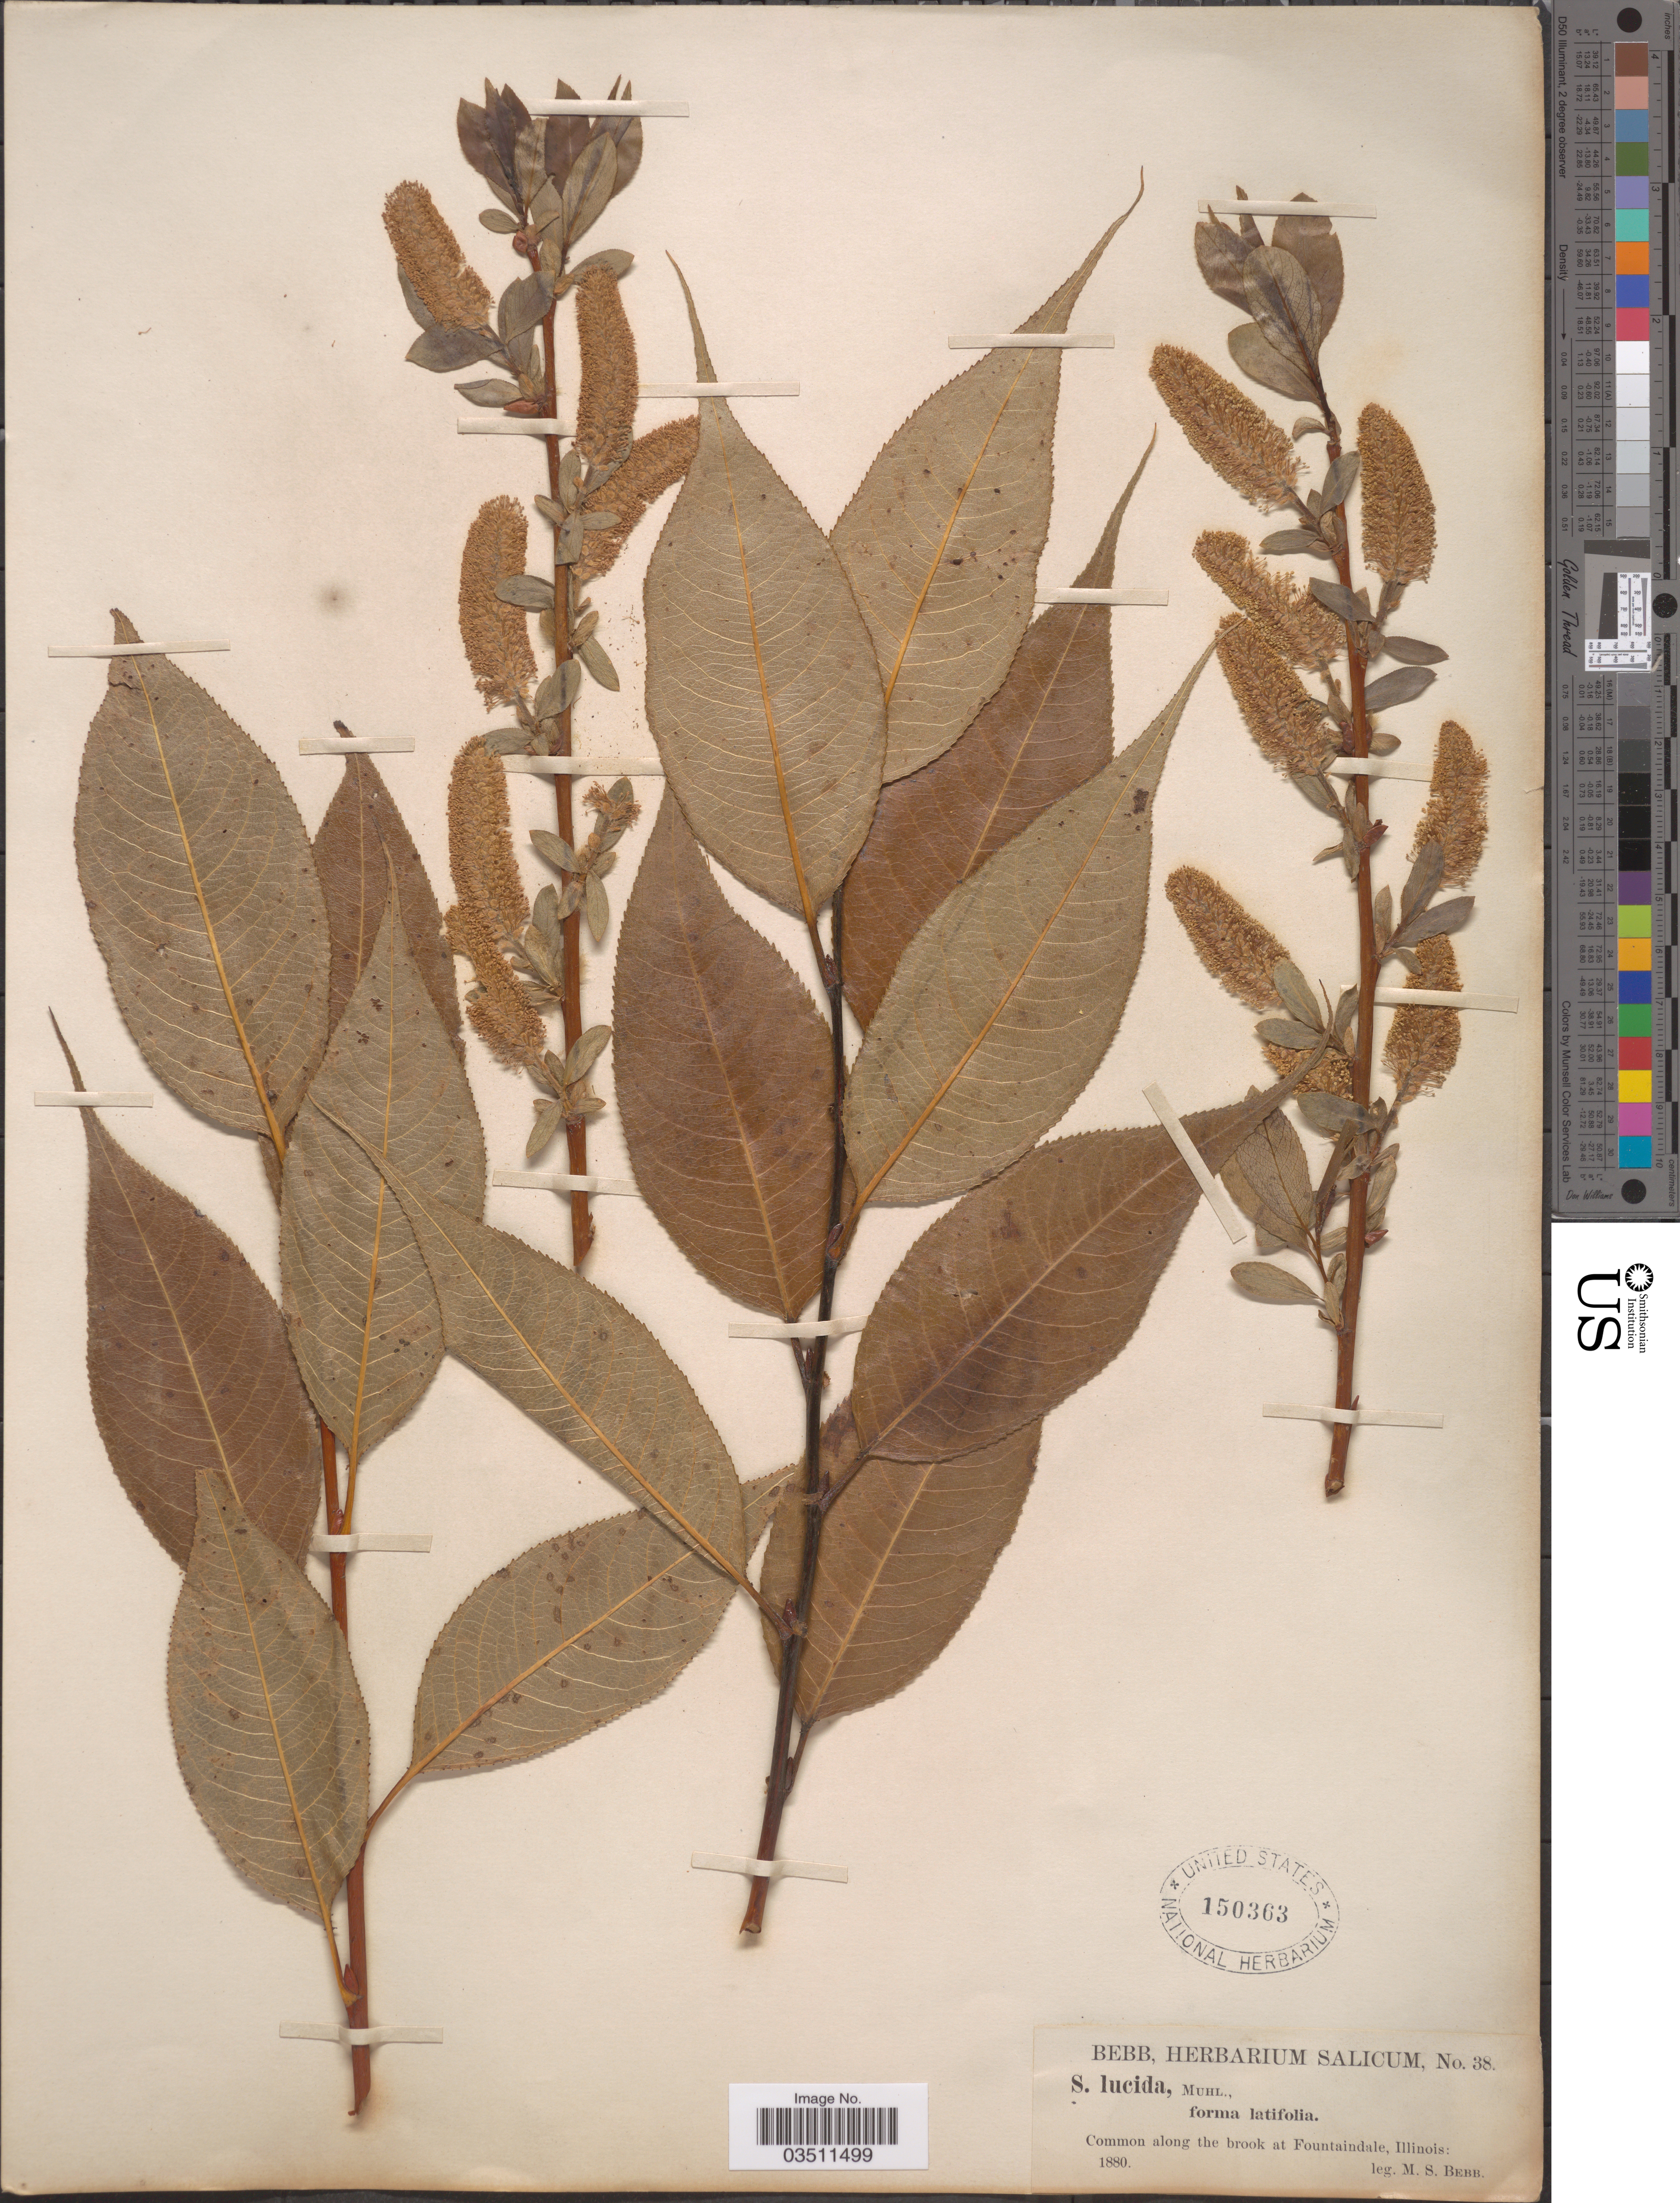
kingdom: Plantae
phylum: Tracheophyta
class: Magnoliopsida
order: Malpighiales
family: Salicaceae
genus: Salix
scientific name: Salix lucida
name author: Muhl.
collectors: M. Bebb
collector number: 38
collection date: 1880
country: United States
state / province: Illinois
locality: Common along the brook at Fountaindale.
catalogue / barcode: US 150363